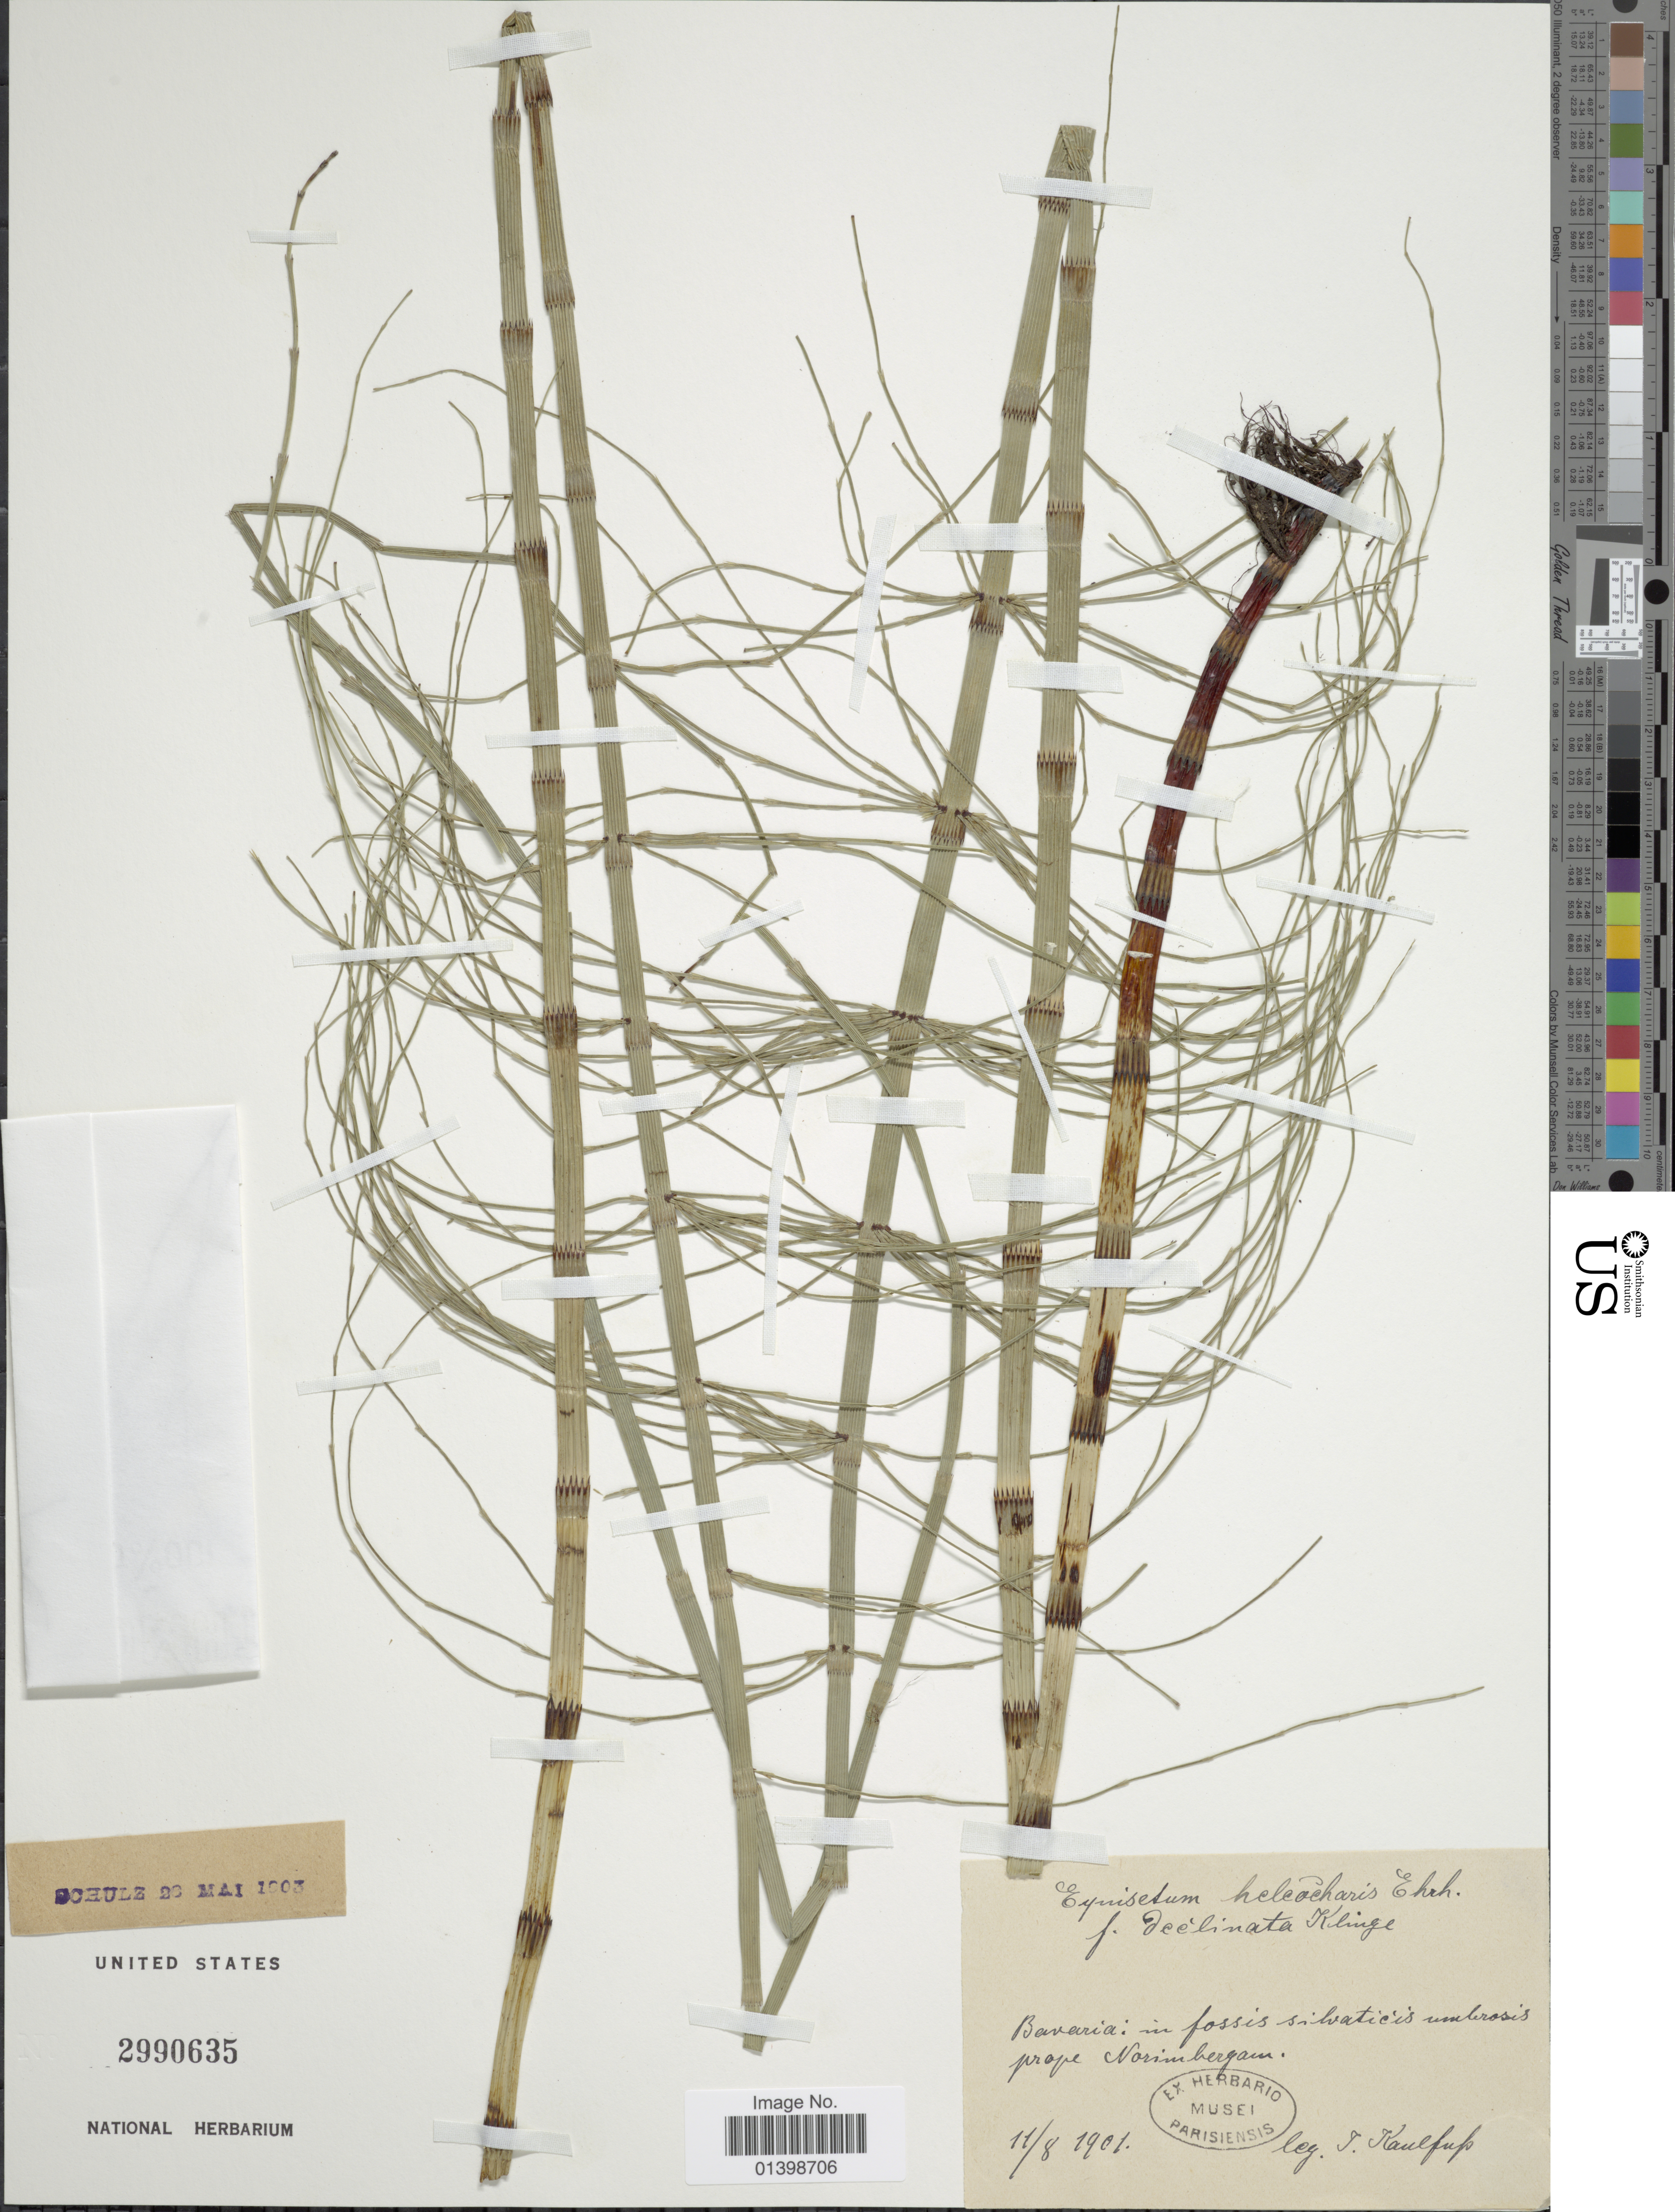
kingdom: Plantae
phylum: Tracheophyta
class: Polypodiopsida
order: Equisetales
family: Equisetaceae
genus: Equisetum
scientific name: Equisetum fluviatile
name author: L.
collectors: J. S. Kaulfuss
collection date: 1901-08-11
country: Germany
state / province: Bayern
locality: Bavarica: in fossis silvaticis umbrosis prope Norimbergam [interpreted]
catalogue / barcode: US 2990635